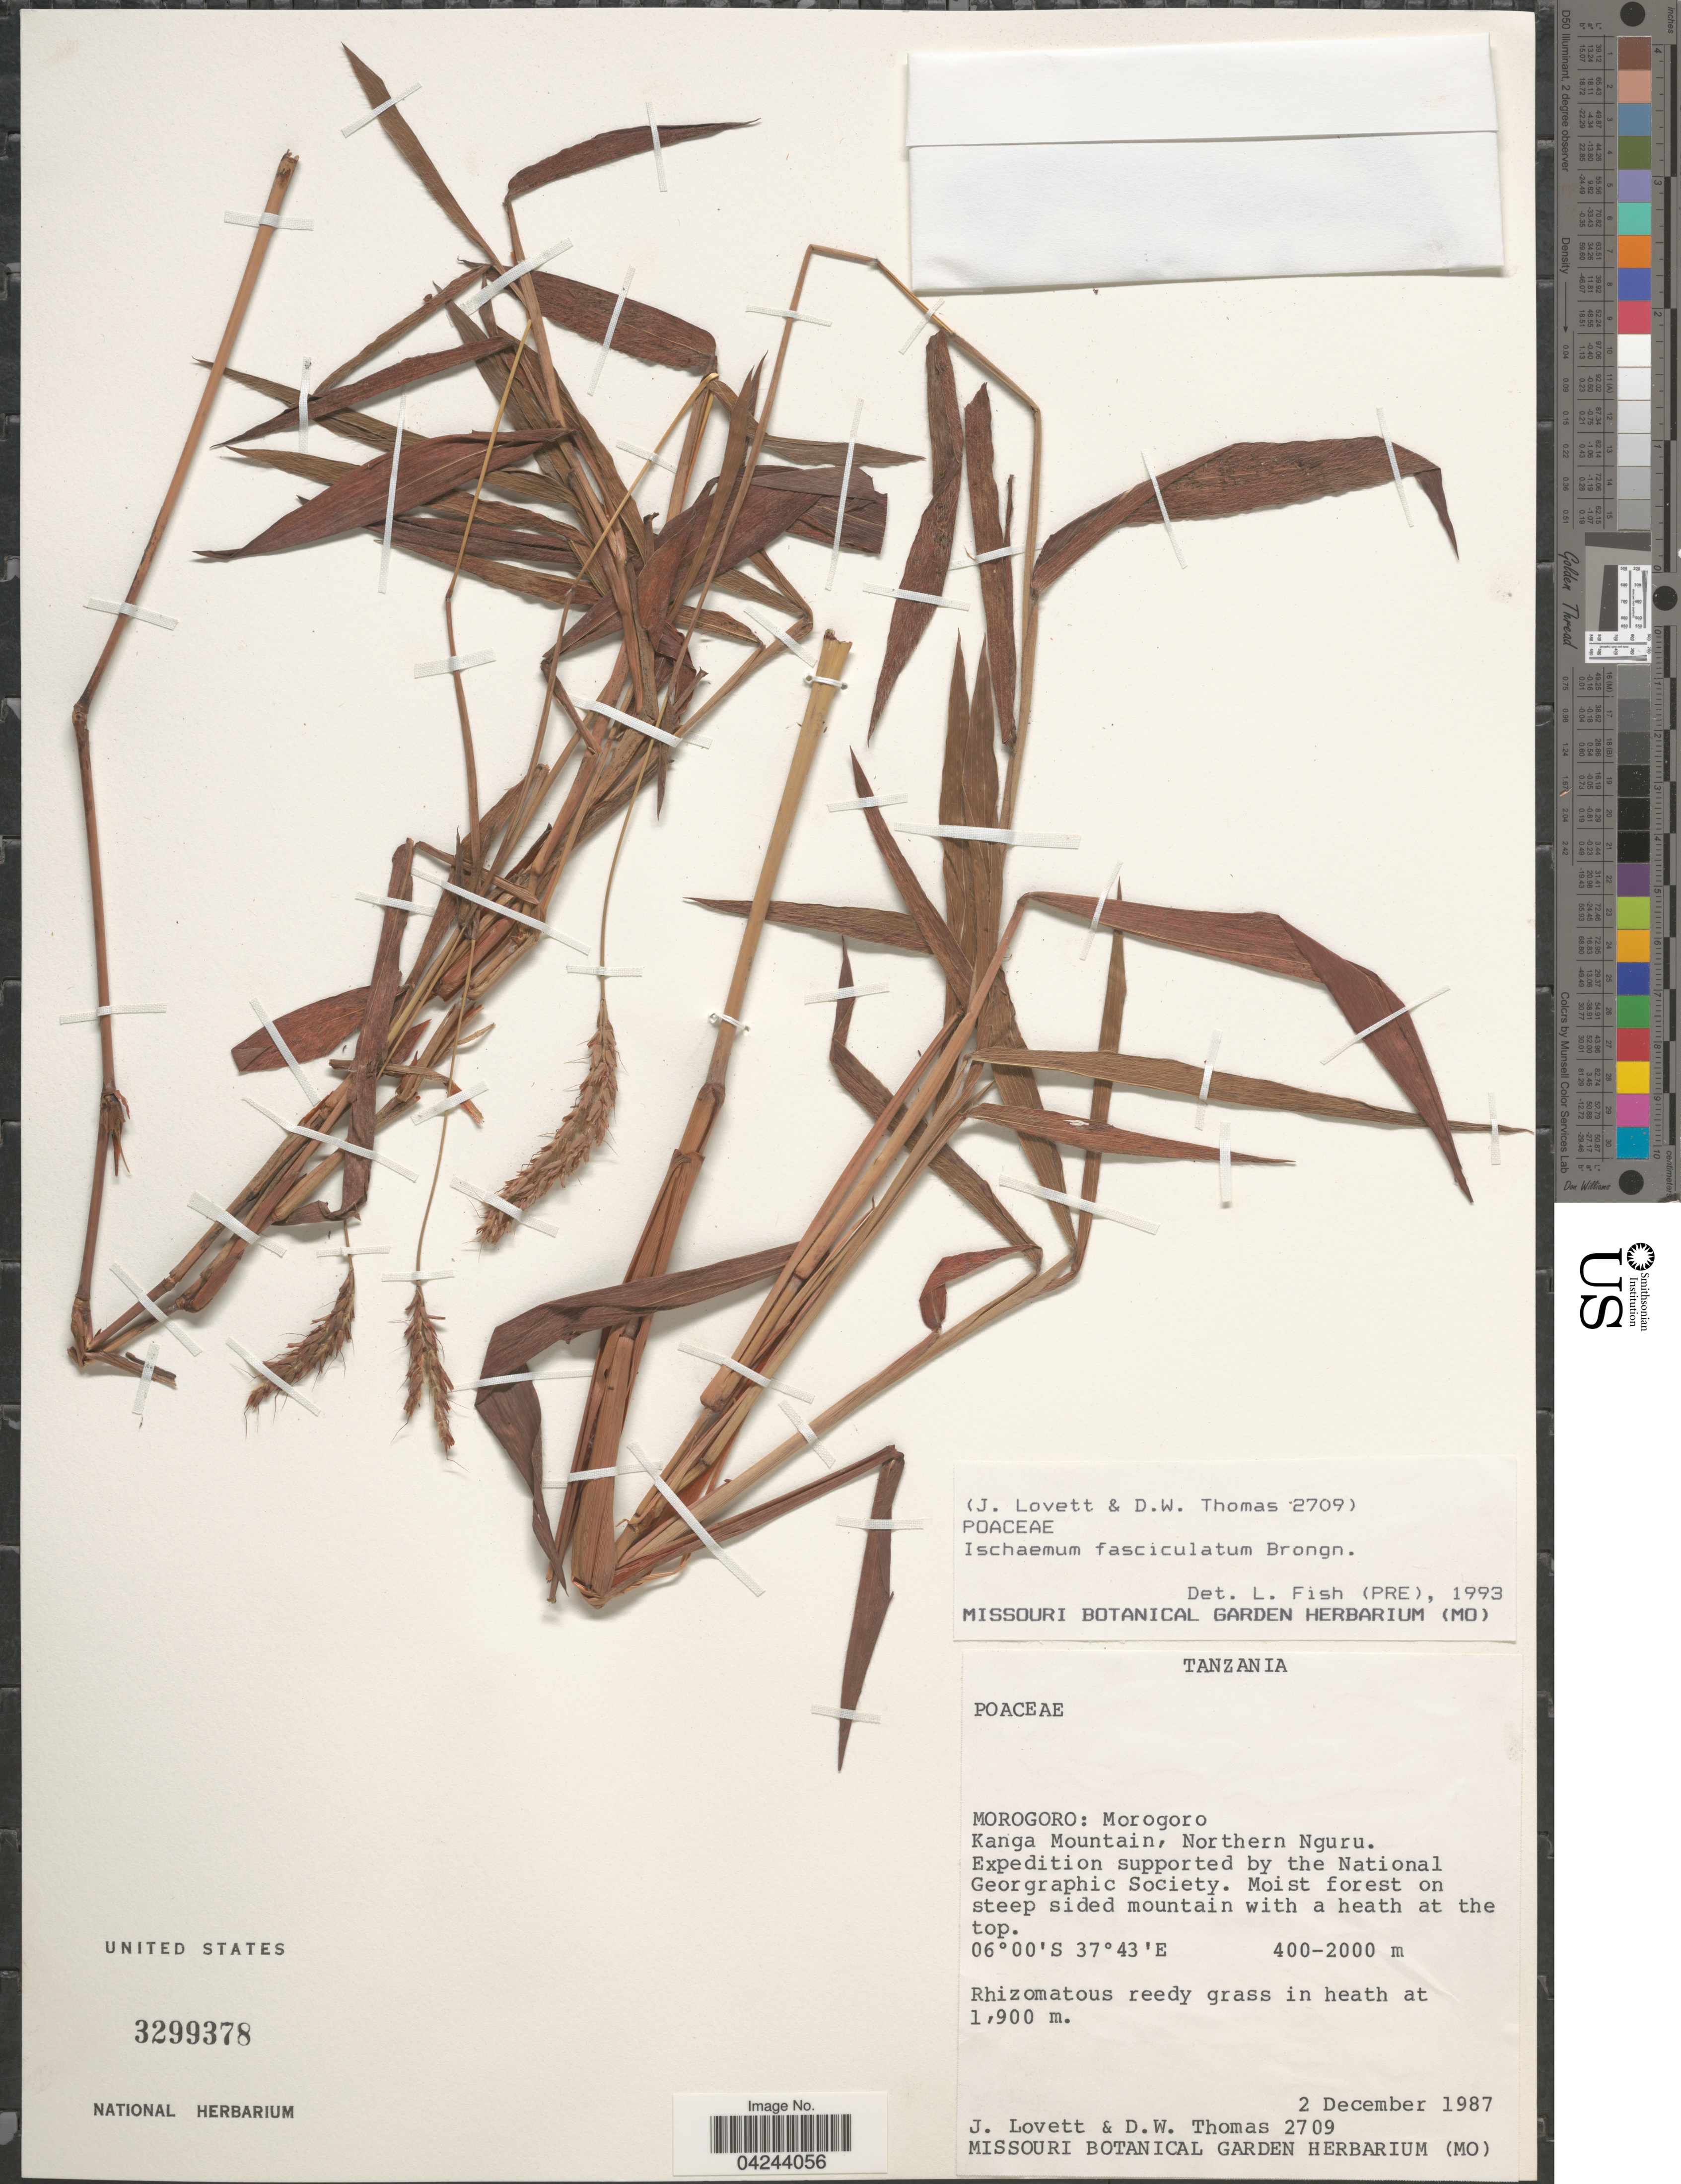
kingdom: Plantae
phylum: Tracheophyta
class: Liliopsida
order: Poales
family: Poaceae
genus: Ischaemum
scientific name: Ischaemum polystachyum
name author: J. Presl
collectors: J. Lovett & D. W. Thomas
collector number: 2709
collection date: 1987-12-02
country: Tanzania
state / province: Morogoro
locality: Morogoro. Kanga Mountain, Northern Nguru.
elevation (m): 400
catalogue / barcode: US 3299378